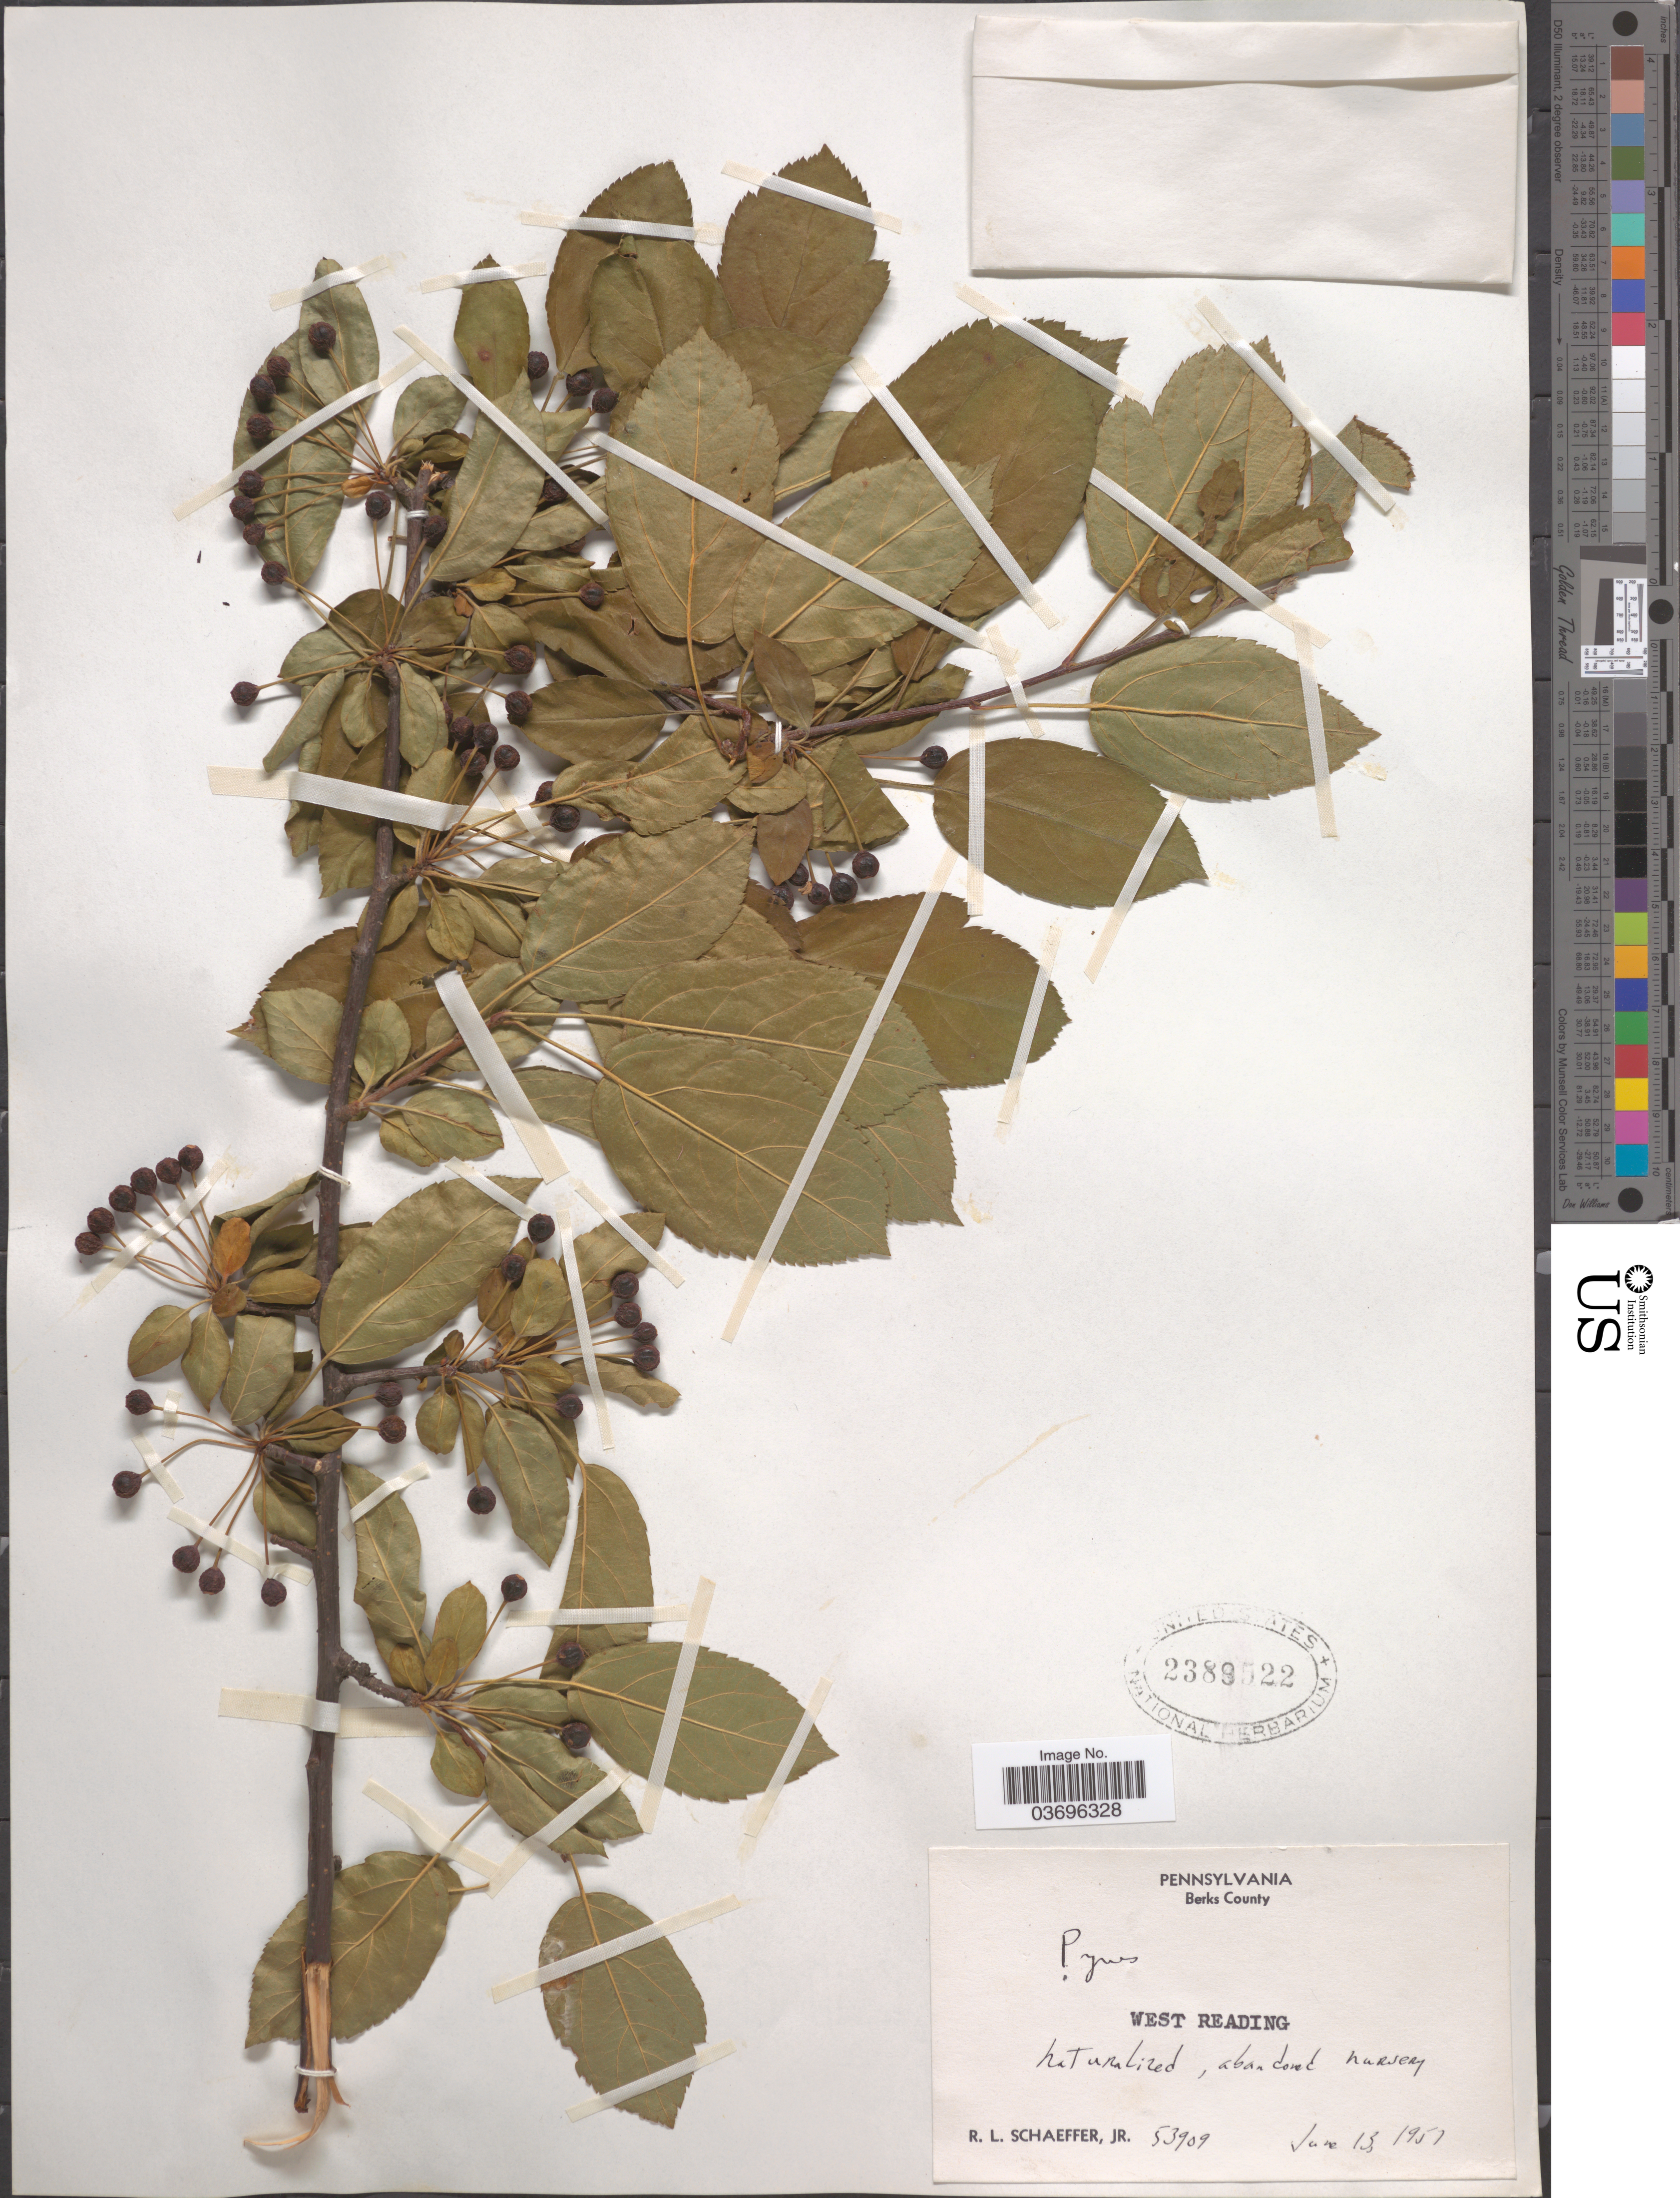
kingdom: Plantae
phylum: Tracheophyta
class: Magnoliopsida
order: Rosales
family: Rosaceae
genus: Pyrus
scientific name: Pyrus sp.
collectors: R. L. Schaeffer Jr.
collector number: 53909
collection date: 1957-06-13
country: United States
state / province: Pennsylvania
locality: Berks County. West Reading. Abandoned nursery.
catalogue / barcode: US 2389522